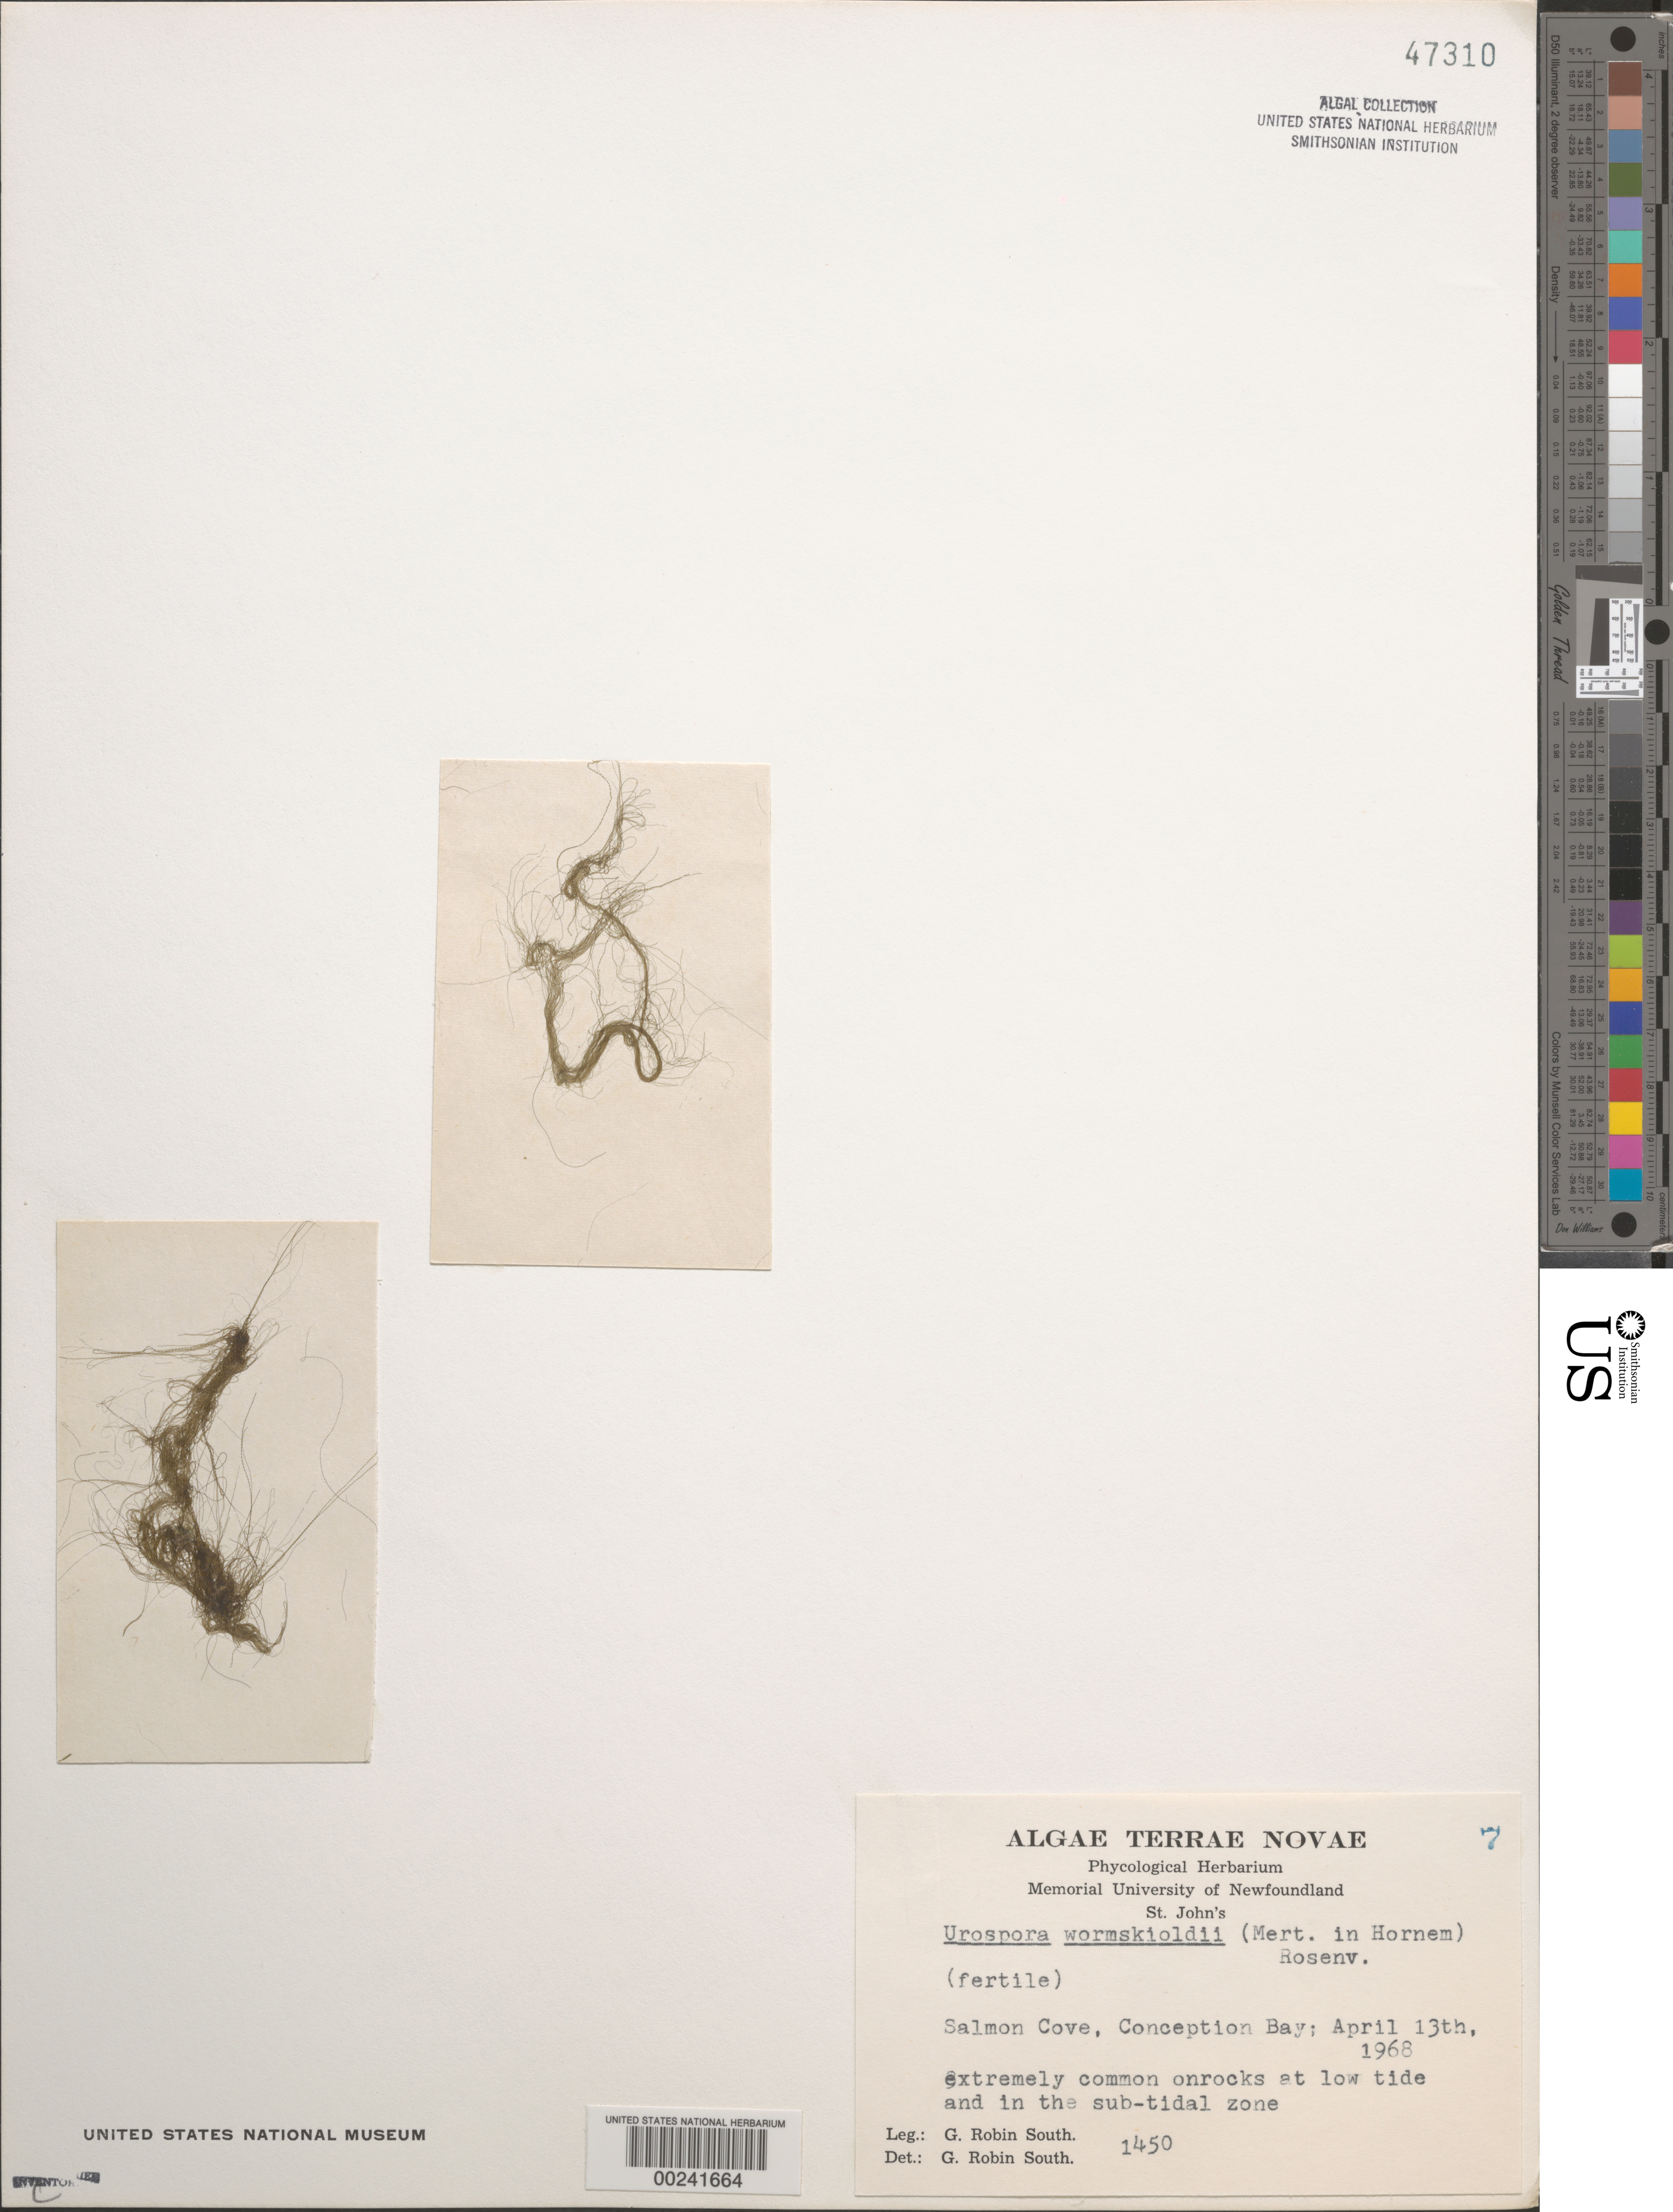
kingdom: Plantae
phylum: Chlorophyta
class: Ulvophyceae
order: Ulotrichales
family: Ulotrichaceae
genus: Urospora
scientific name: Urospora wormskjoldii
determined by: South, G. R.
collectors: G. R. South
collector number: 1450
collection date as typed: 13 Apr 1968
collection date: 1968-04-13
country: Canada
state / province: Newfoundland and Labrador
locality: Salmon Cove, Conception Bay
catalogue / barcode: US 47310